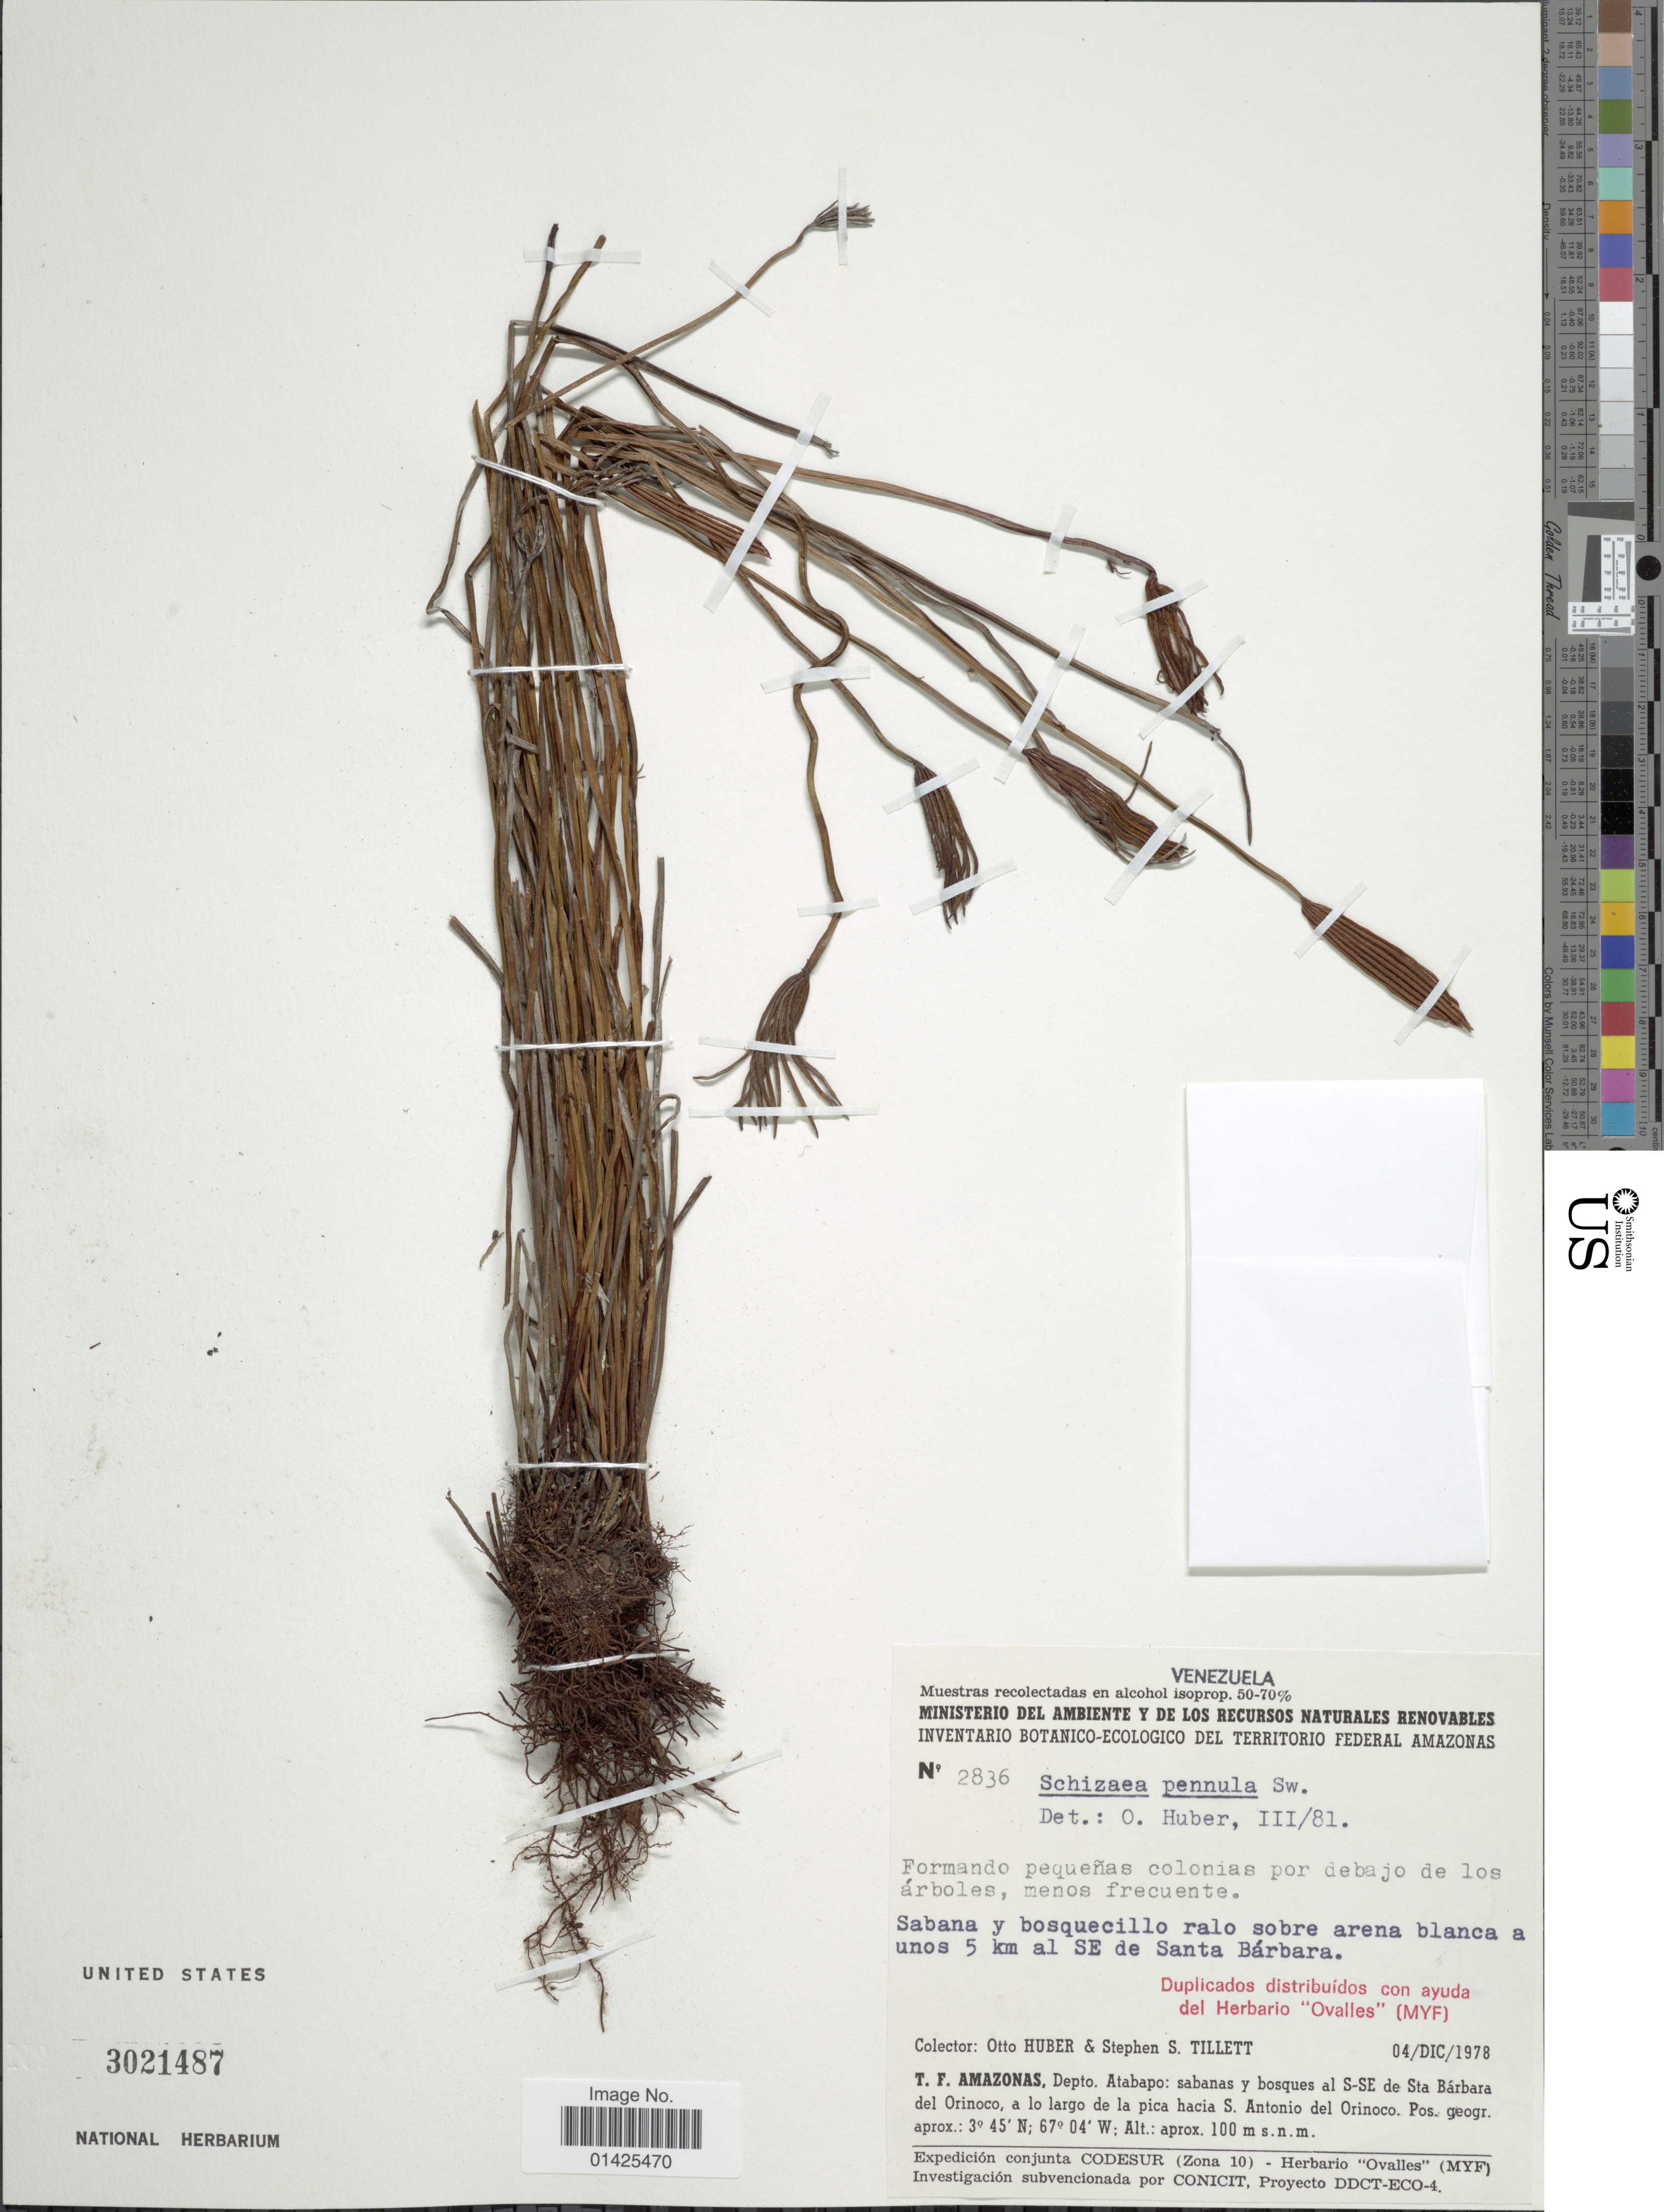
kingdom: Plantae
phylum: Tracheophyta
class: Polypodiopsida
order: Schizaeales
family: Schizaeaceae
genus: Actinostachys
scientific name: Actinostachys pennula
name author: (Sw.) Hook.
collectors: O. Huber & S. S. Tillett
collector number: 2836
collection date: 1978-12-04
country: Venezuela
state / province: Amazonas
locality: Sabana y bosquecilli ralo sobre arena blanca a unos 5 km al SE de Santa Barbara. T.F. Amazonas, Depto. Atabapo: sabans y bosques al S-SE de Sta Barbara del Orinoco, a lo largo de la pica hica S. Antonio del Orinoco.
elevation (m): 100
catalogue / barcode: US 3021487